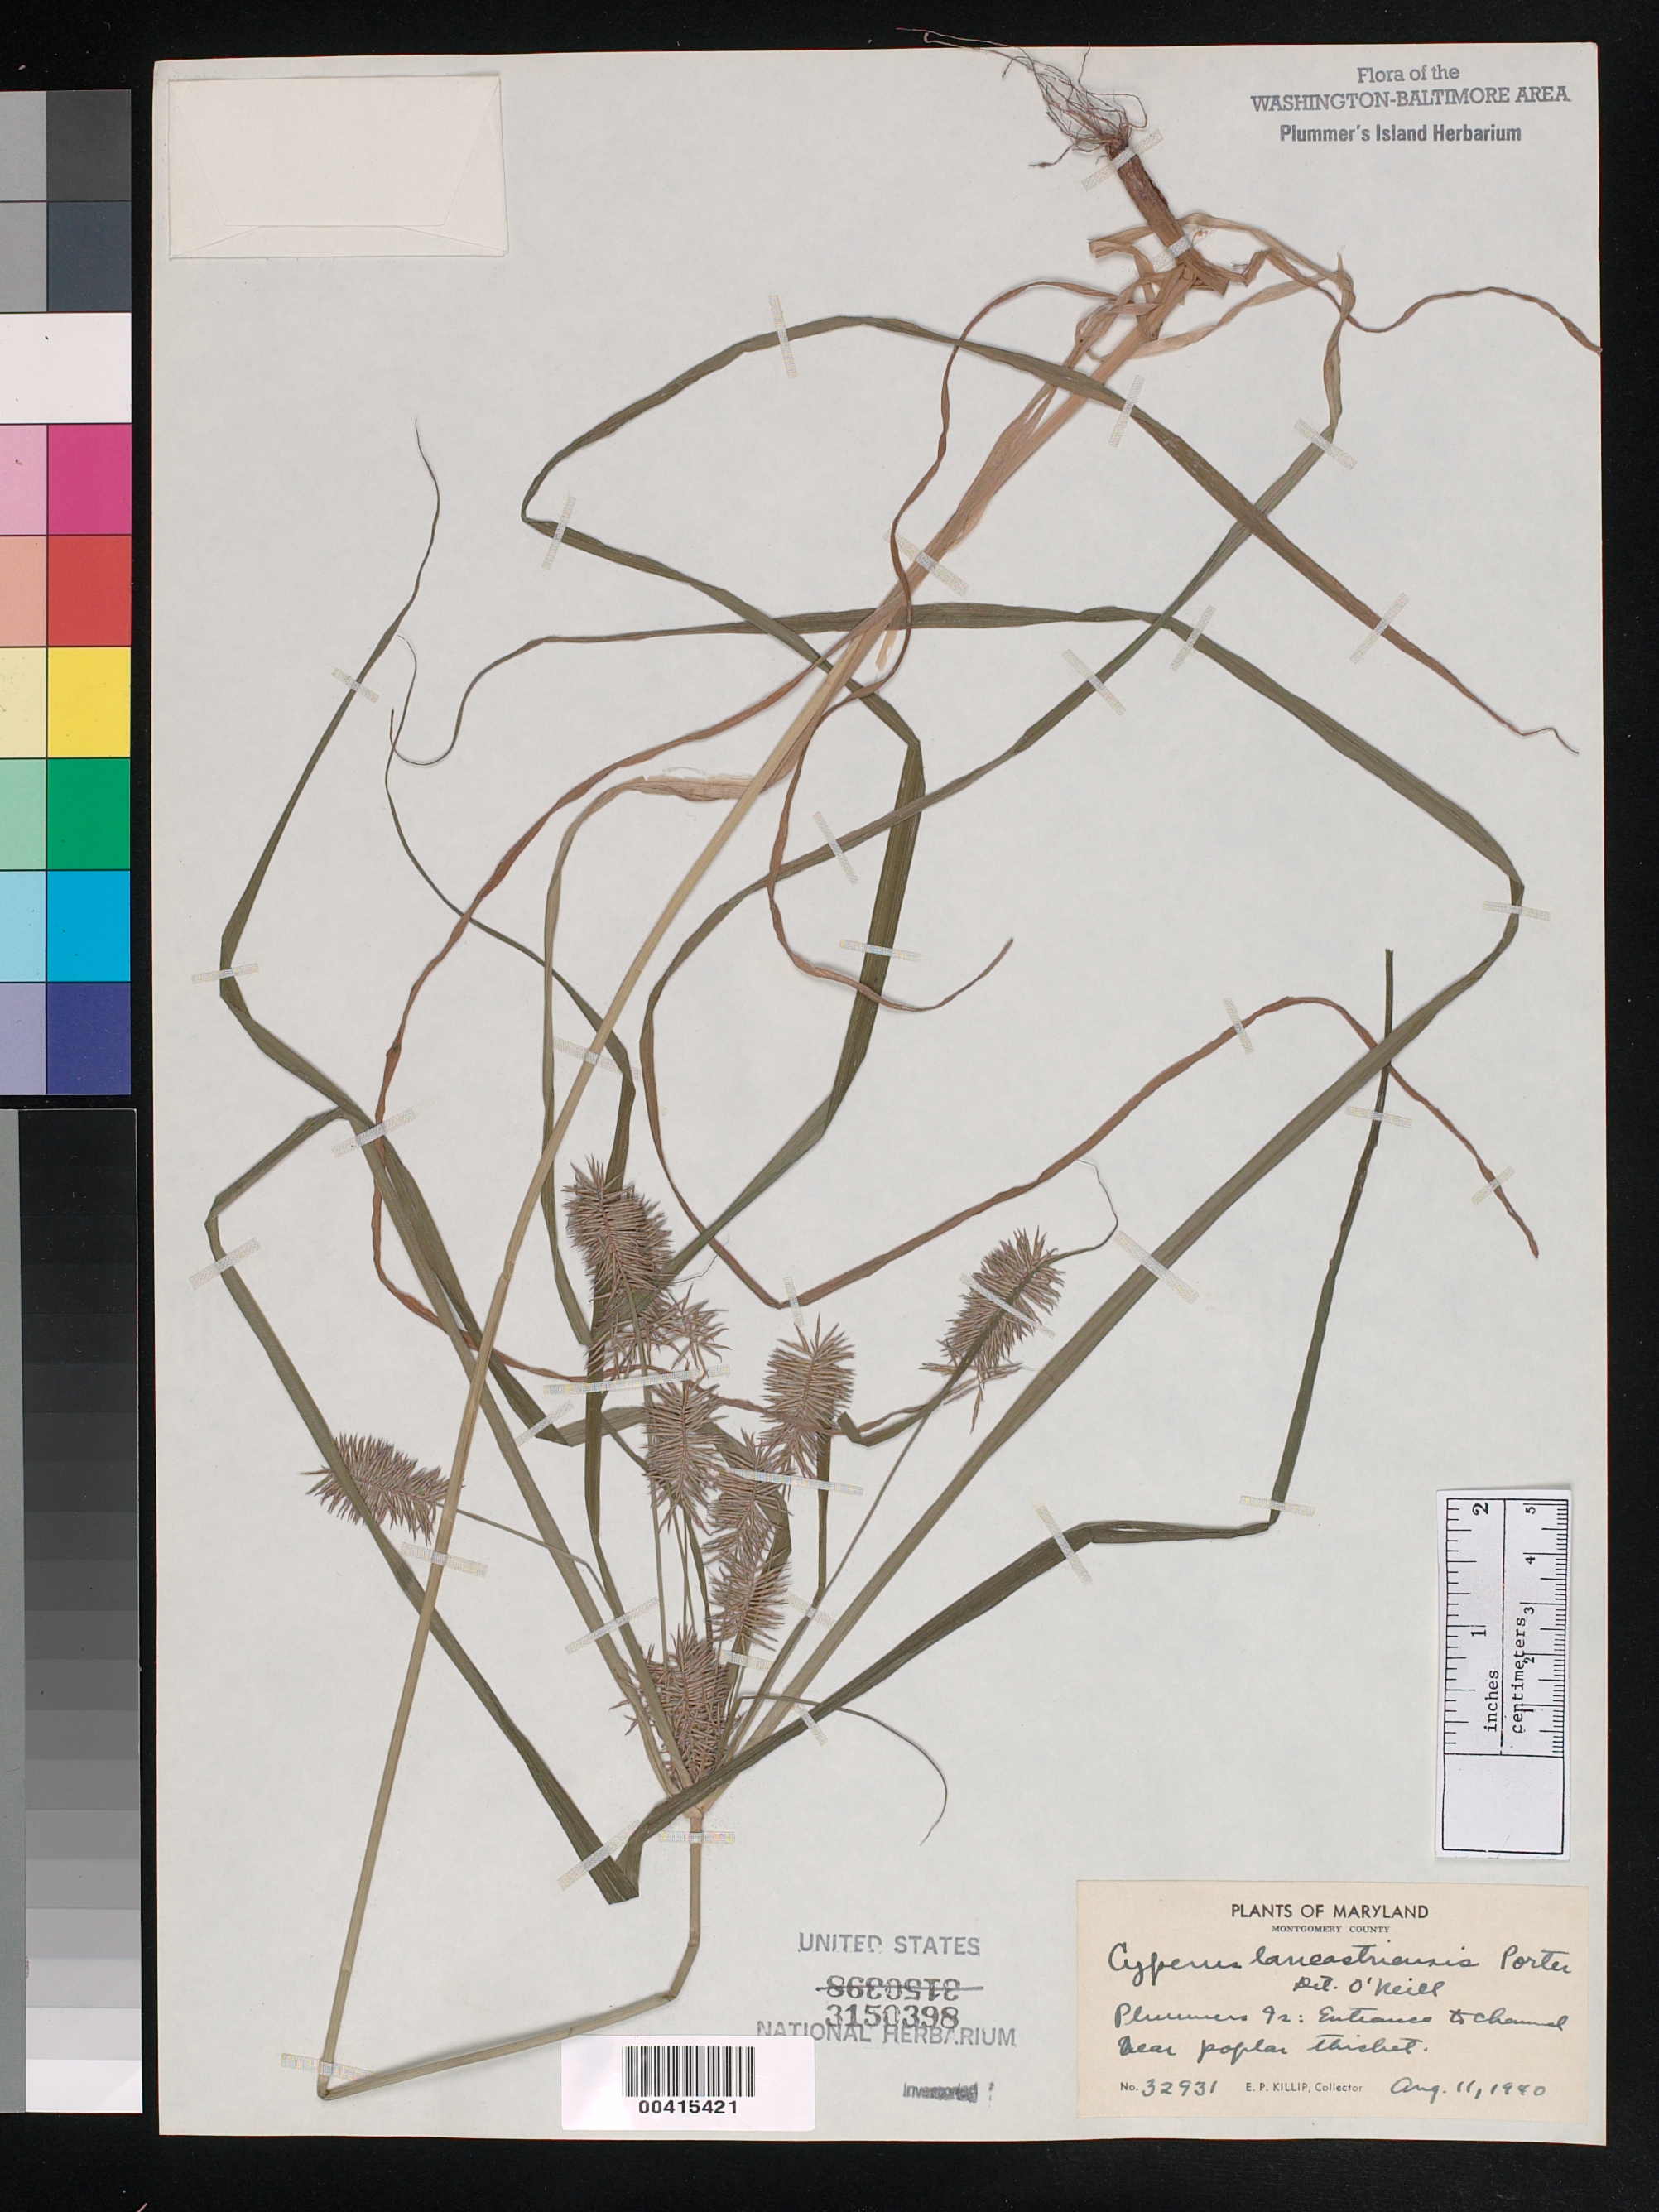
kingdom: Plantae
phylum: Tracheophyta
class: Liliopsida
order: Poales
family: Cyperaceae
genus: Cyperus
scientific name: Cyperus lancastriensis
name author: Porter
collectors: E. P. Killip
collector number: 32931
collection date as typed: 11 Aug 1940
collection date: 1940-08-11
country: United States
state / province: Maryland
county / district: Montgomery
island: Plummers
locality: Plummer's Island; entrance to channel near poplar thicket C. & O. Canal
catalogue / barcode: US 3150398